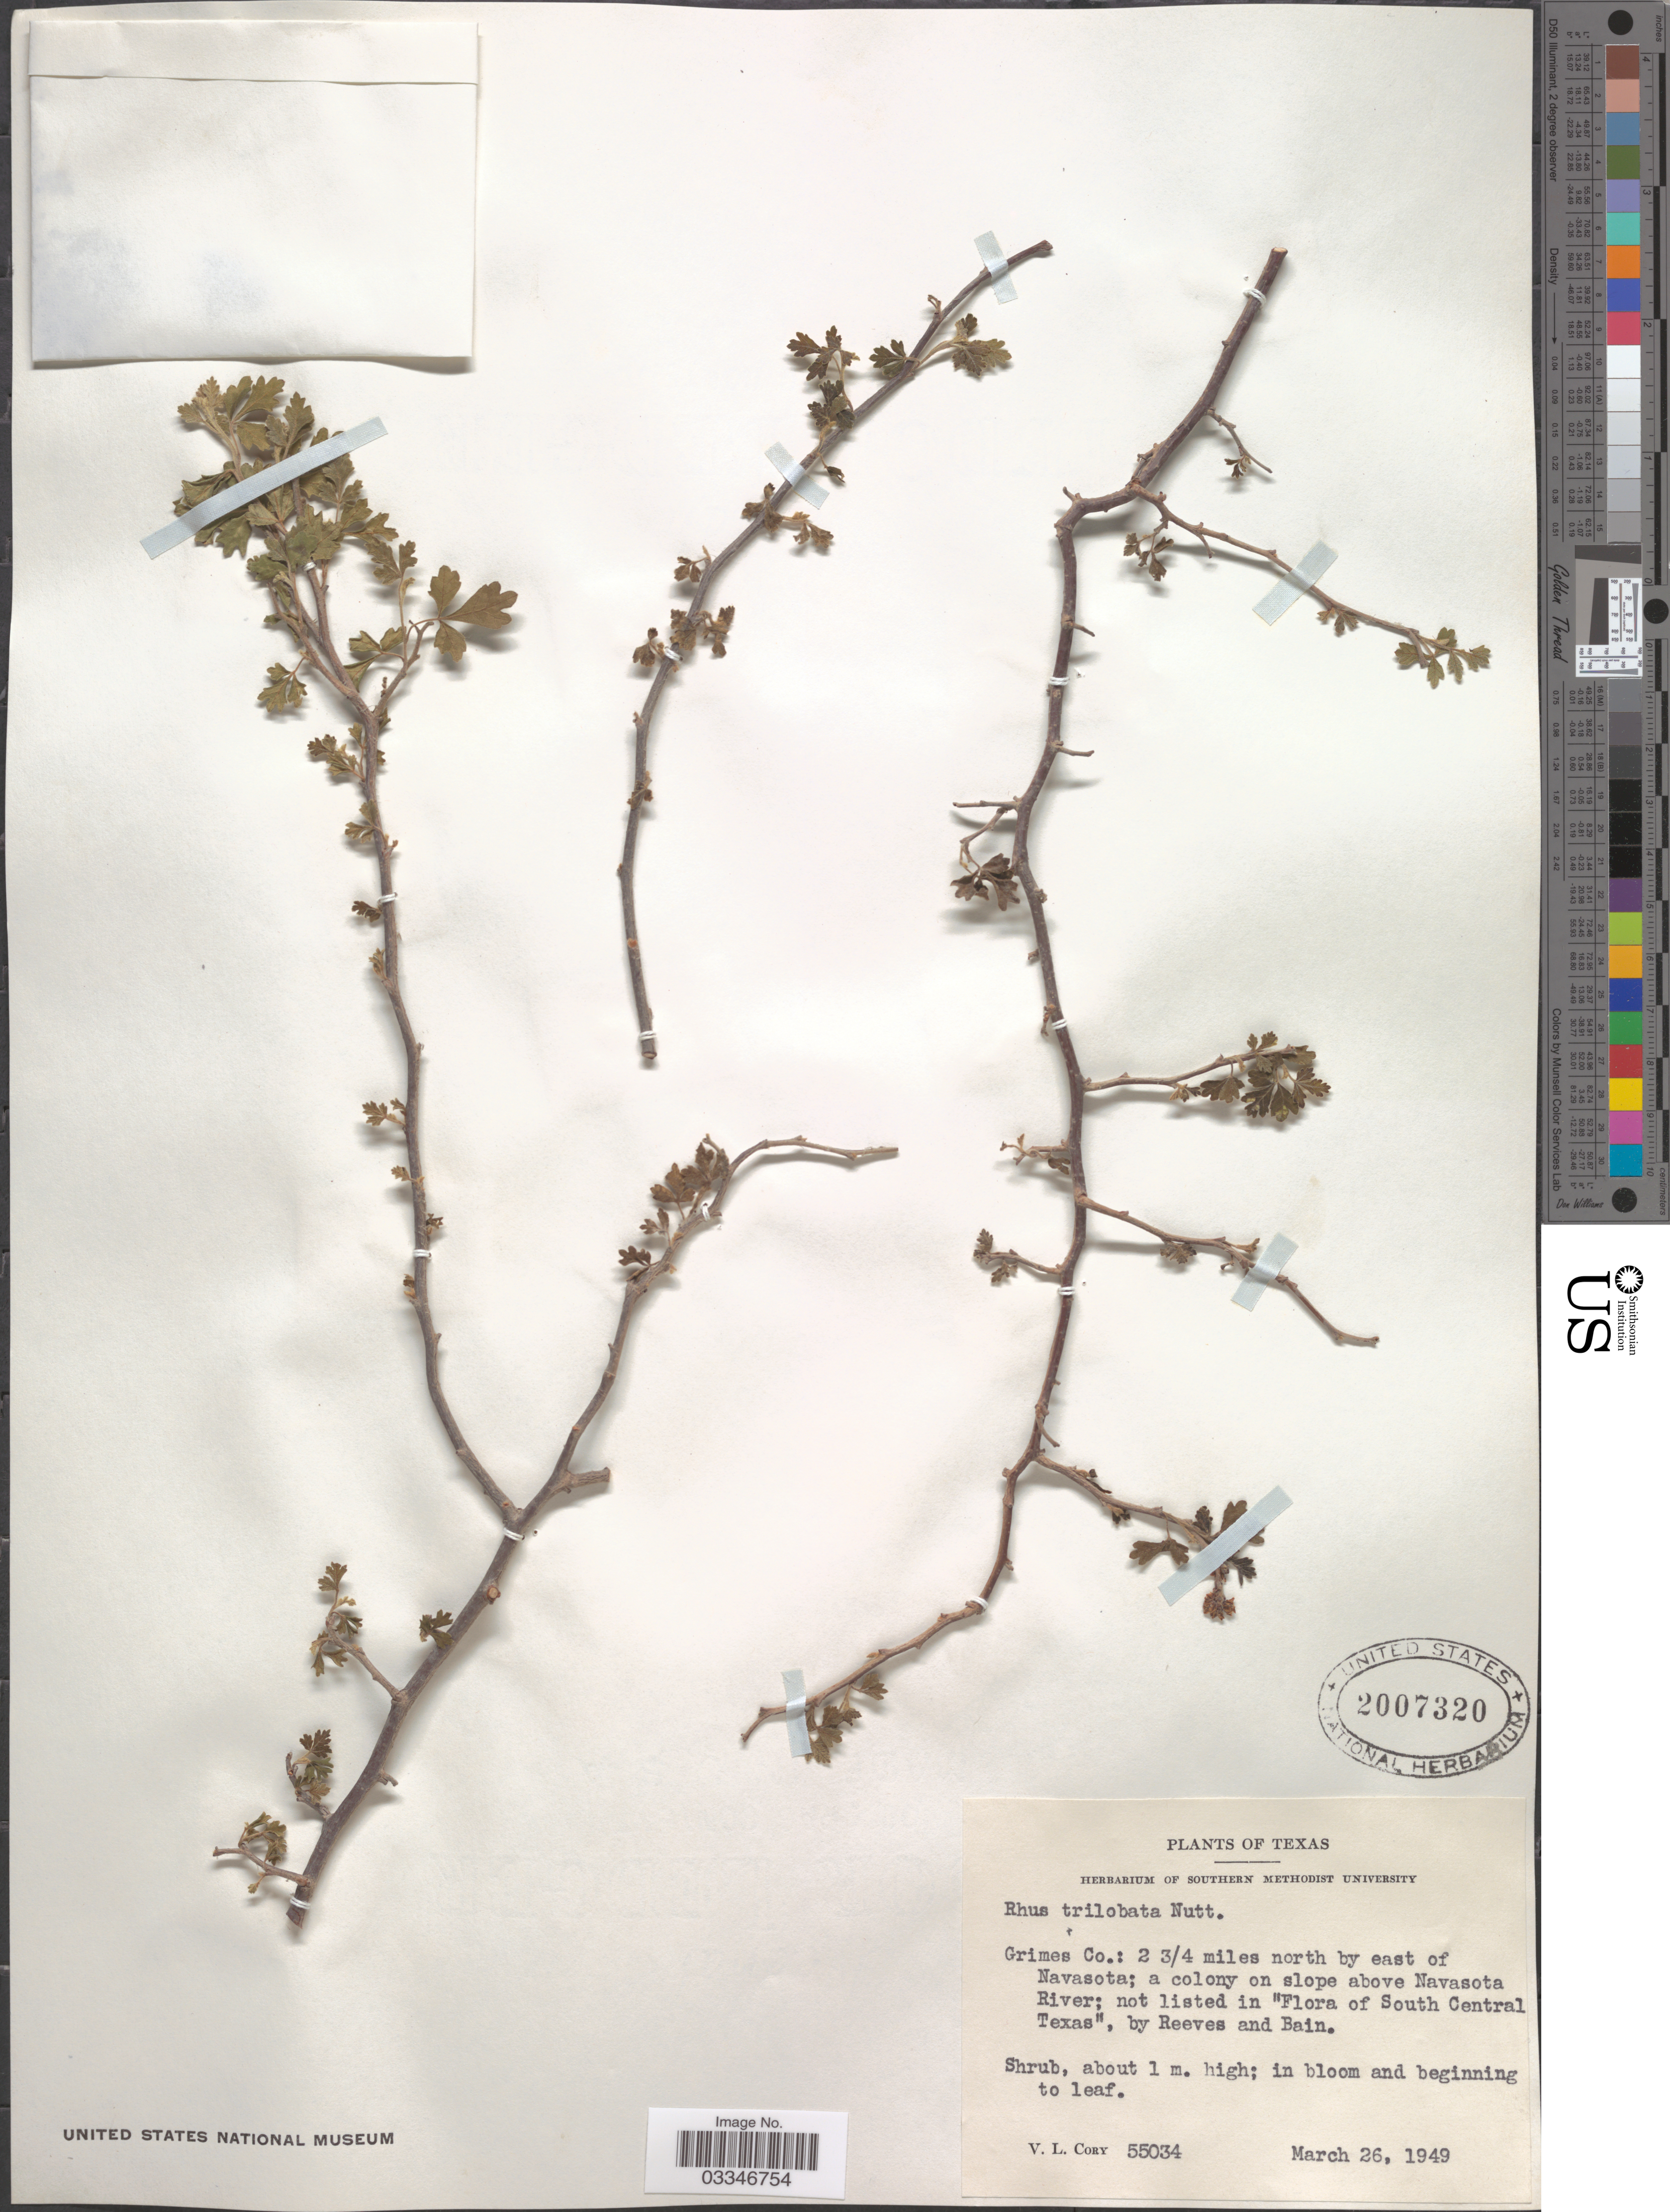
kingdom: Plantae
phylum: Tracheophyta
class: Magnoliopsida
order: Sapindales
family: Anacardiaceae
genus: Rhus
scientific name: Rhus trilobata var. typica Munz & Sloane ined.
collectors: V. Cory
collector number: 55034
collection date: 1949-03-26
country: United States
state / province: Texas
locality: Grimes Co.: 2 3/4 miles north by east of Navasota; a colony on slope above Navasota River; not listed in "Flora of South Central Texas", by Reeves and Bain.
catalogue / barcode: US 2007320